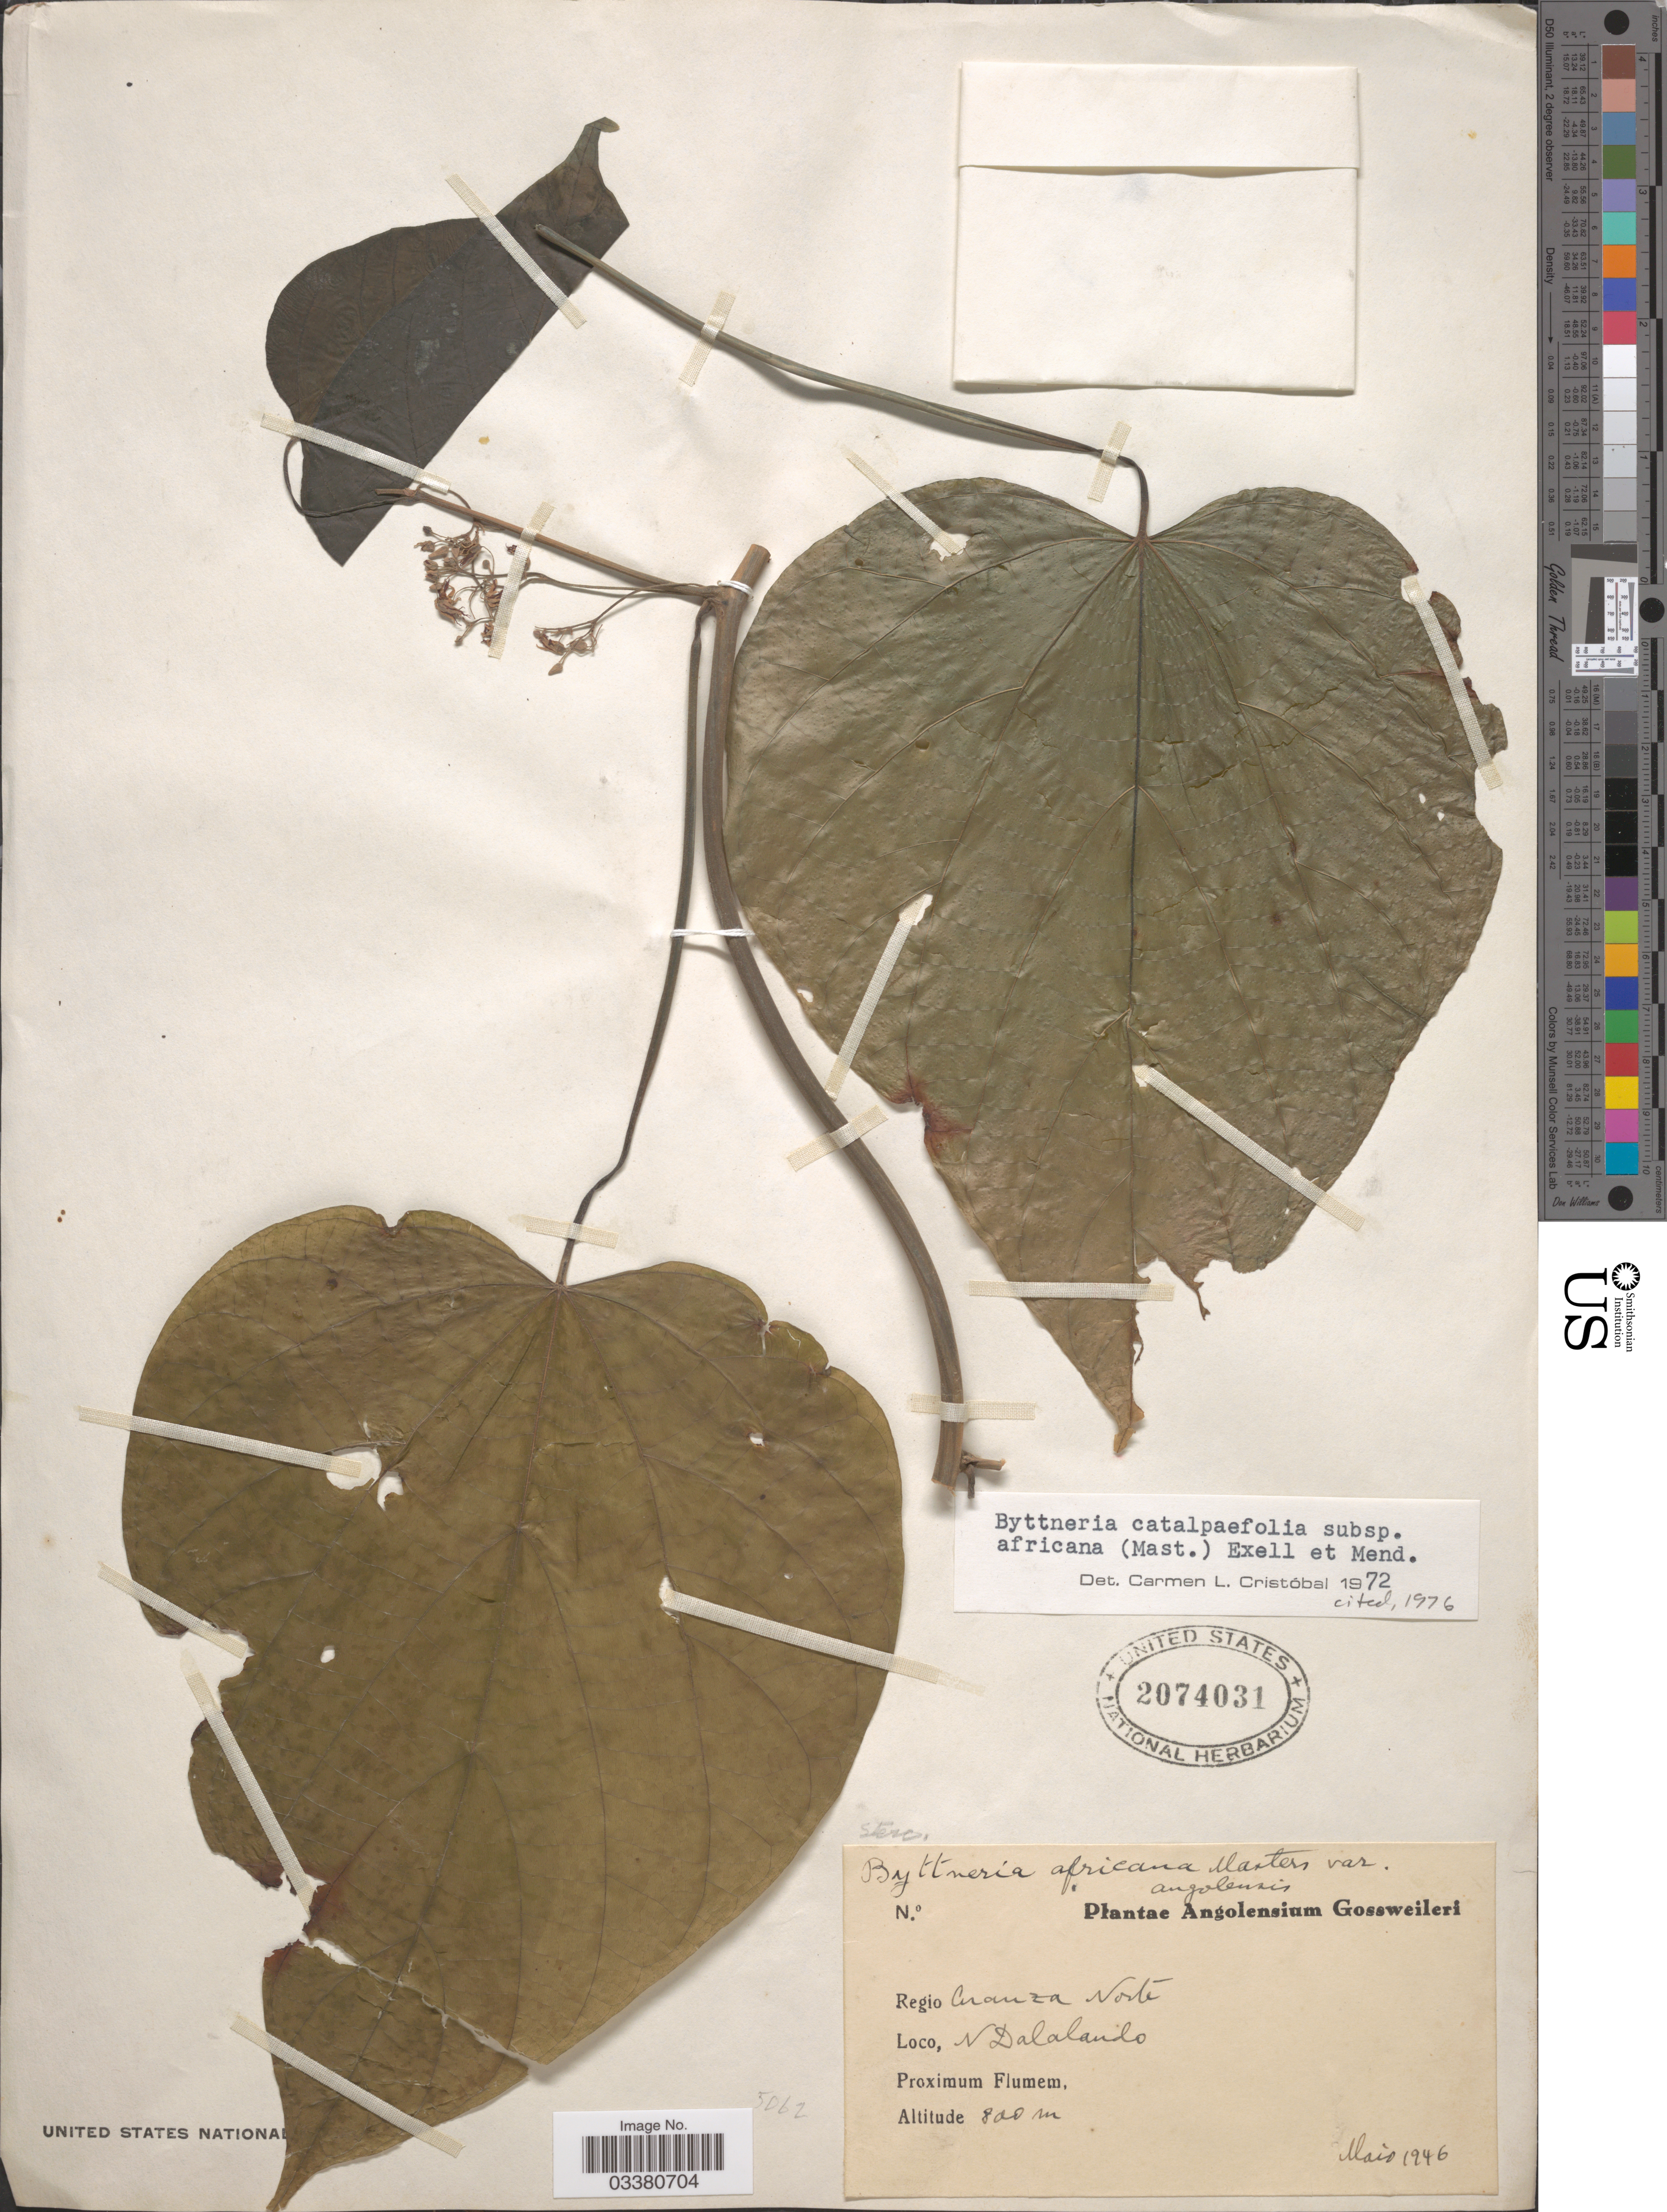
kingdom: Plantae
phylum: Tracheophyta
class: Magnoliopsida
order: Malvales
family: Malvaceae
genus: Byttneria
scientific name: Byttneria catalpifolia subsp. africana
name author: Jacq.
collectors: A. Gossweiler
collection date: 1946-05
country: Angola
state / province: Cuanza Norte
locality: Regio Cuanza Norte. N Dalalando.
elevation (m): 800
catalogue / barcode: US 2074031